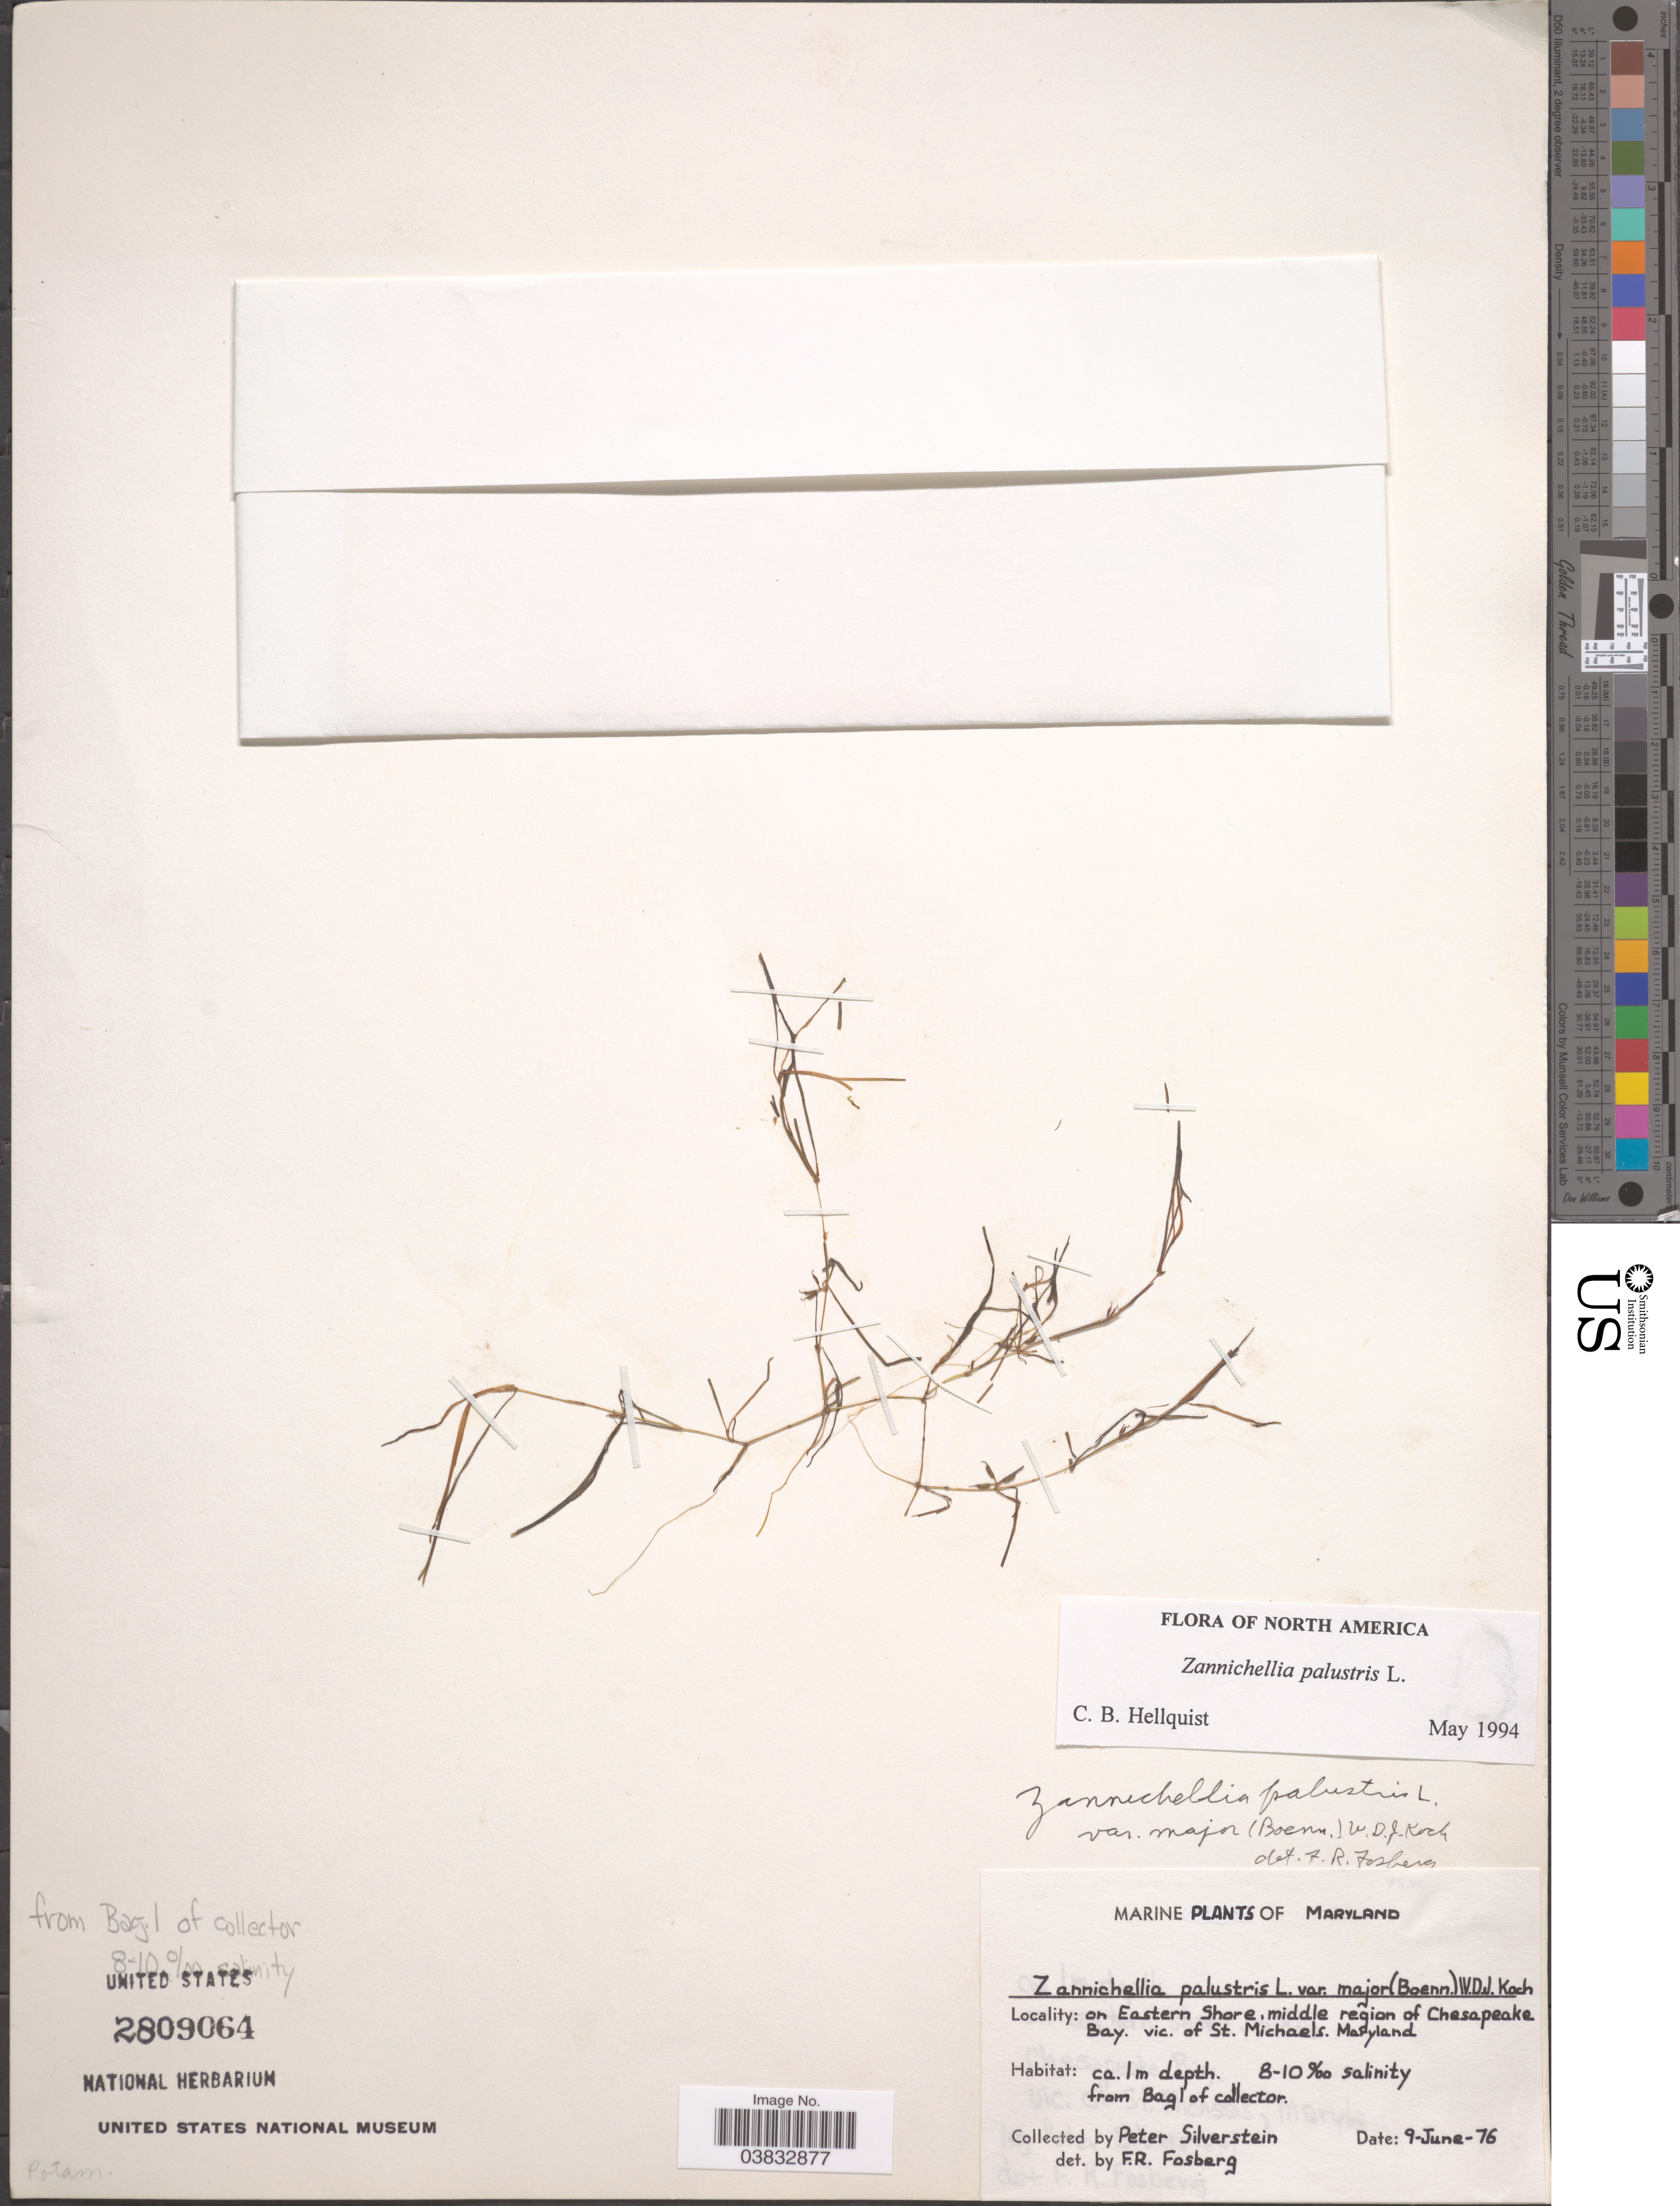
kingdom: Plantae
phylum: Tracheophyta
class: Liliopsida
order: Alismatales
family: Potamogetonaceae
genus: Zannichellia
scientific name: Zannichellia palustris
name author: L.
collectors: P. Silverstein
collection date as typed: Transcribed d/m/y: 9/6/76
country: United States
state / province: Maryland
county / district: Talbot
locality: On Eastern Shore, middle region of Chesapeake Bay. Vic. of St. Michaels.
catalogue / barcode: US 2809064